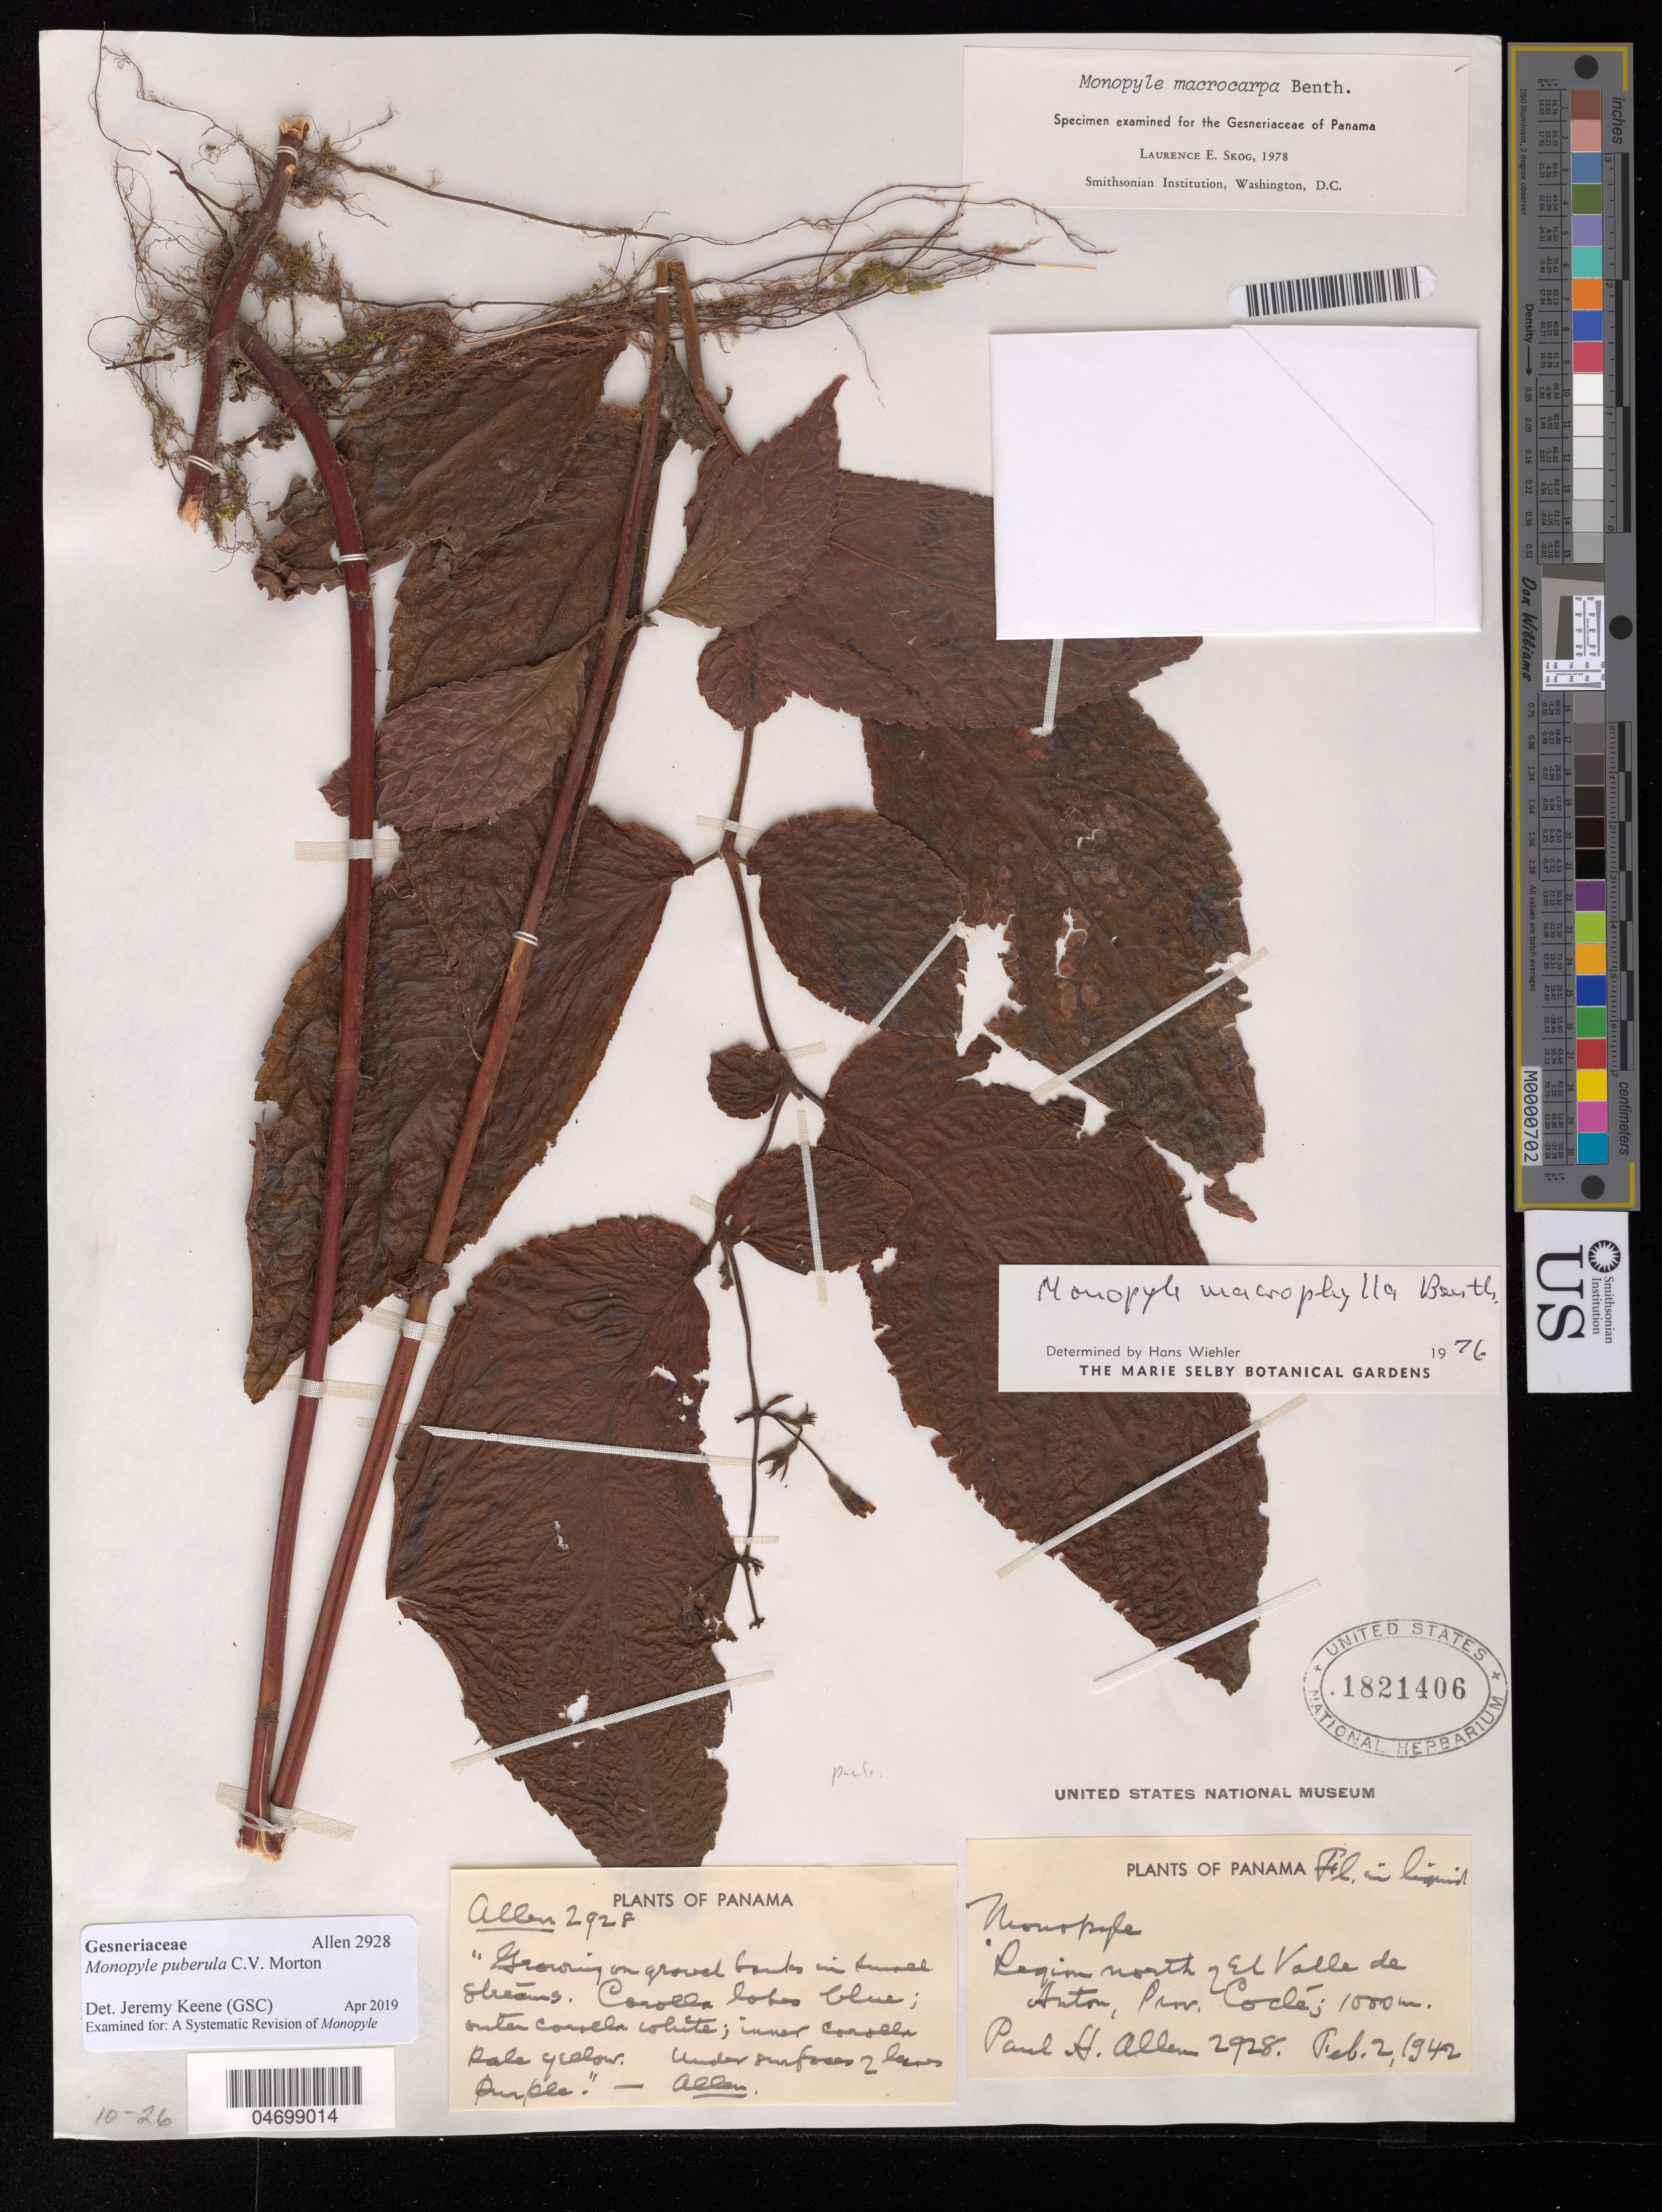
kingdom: Plantae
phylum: Tracheophyta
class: Magnoliopsida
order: Lamiales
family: Gesneriaceae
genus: Monopyle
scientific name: Monopyle puberula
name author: C.V. Morton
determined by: Keene, J.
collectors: P. H. Allen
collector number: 2928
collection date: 1942-02-02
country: Panama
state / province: Coclé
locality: Region north of El Valle de Anton.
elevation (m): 1000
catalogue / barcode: US 1821406